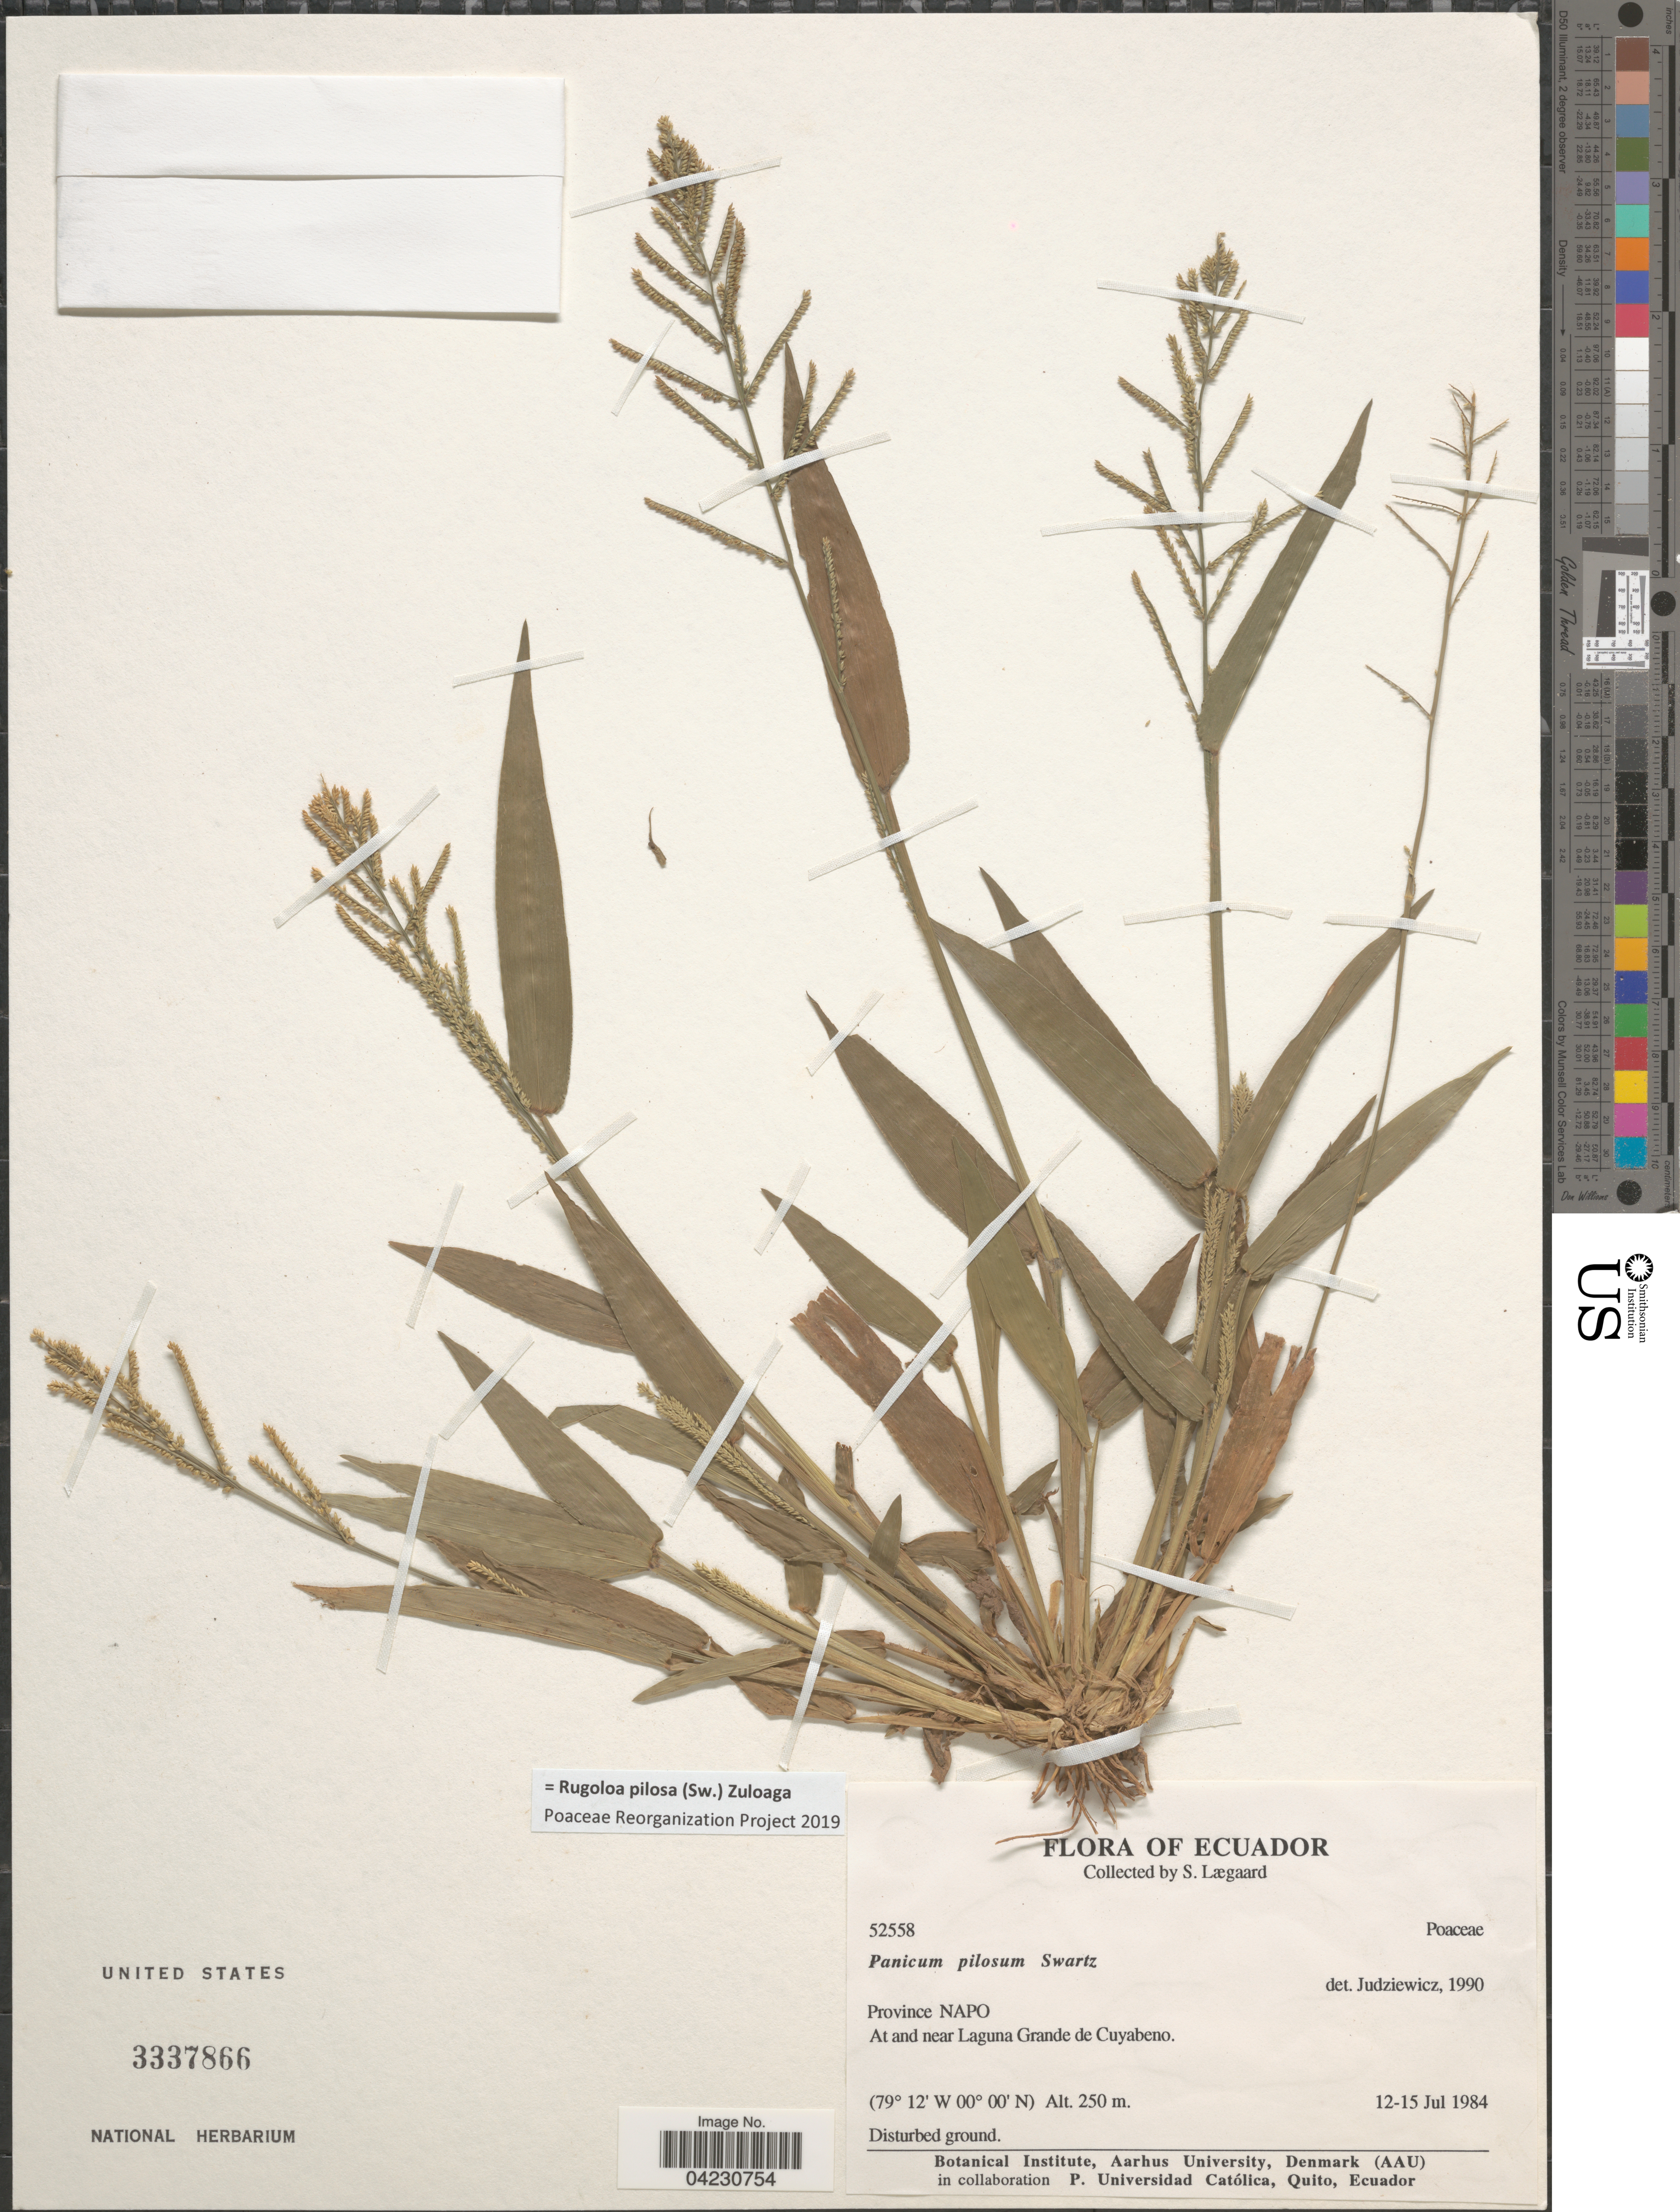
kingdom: Plantae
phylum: Tracheophyta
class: Liliopsida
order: Poales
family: Poaceae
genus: Rugoloa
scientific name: Rugoloa pilosa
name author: (Sw.) Zuloaga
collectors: S. Lægaard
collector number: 52558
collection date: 1984-07-12/1984-07-15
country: Ecuador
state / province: Napo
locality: At and near Laguna Grande de Cuyabeno.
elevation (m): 250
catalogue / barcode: US 3337866